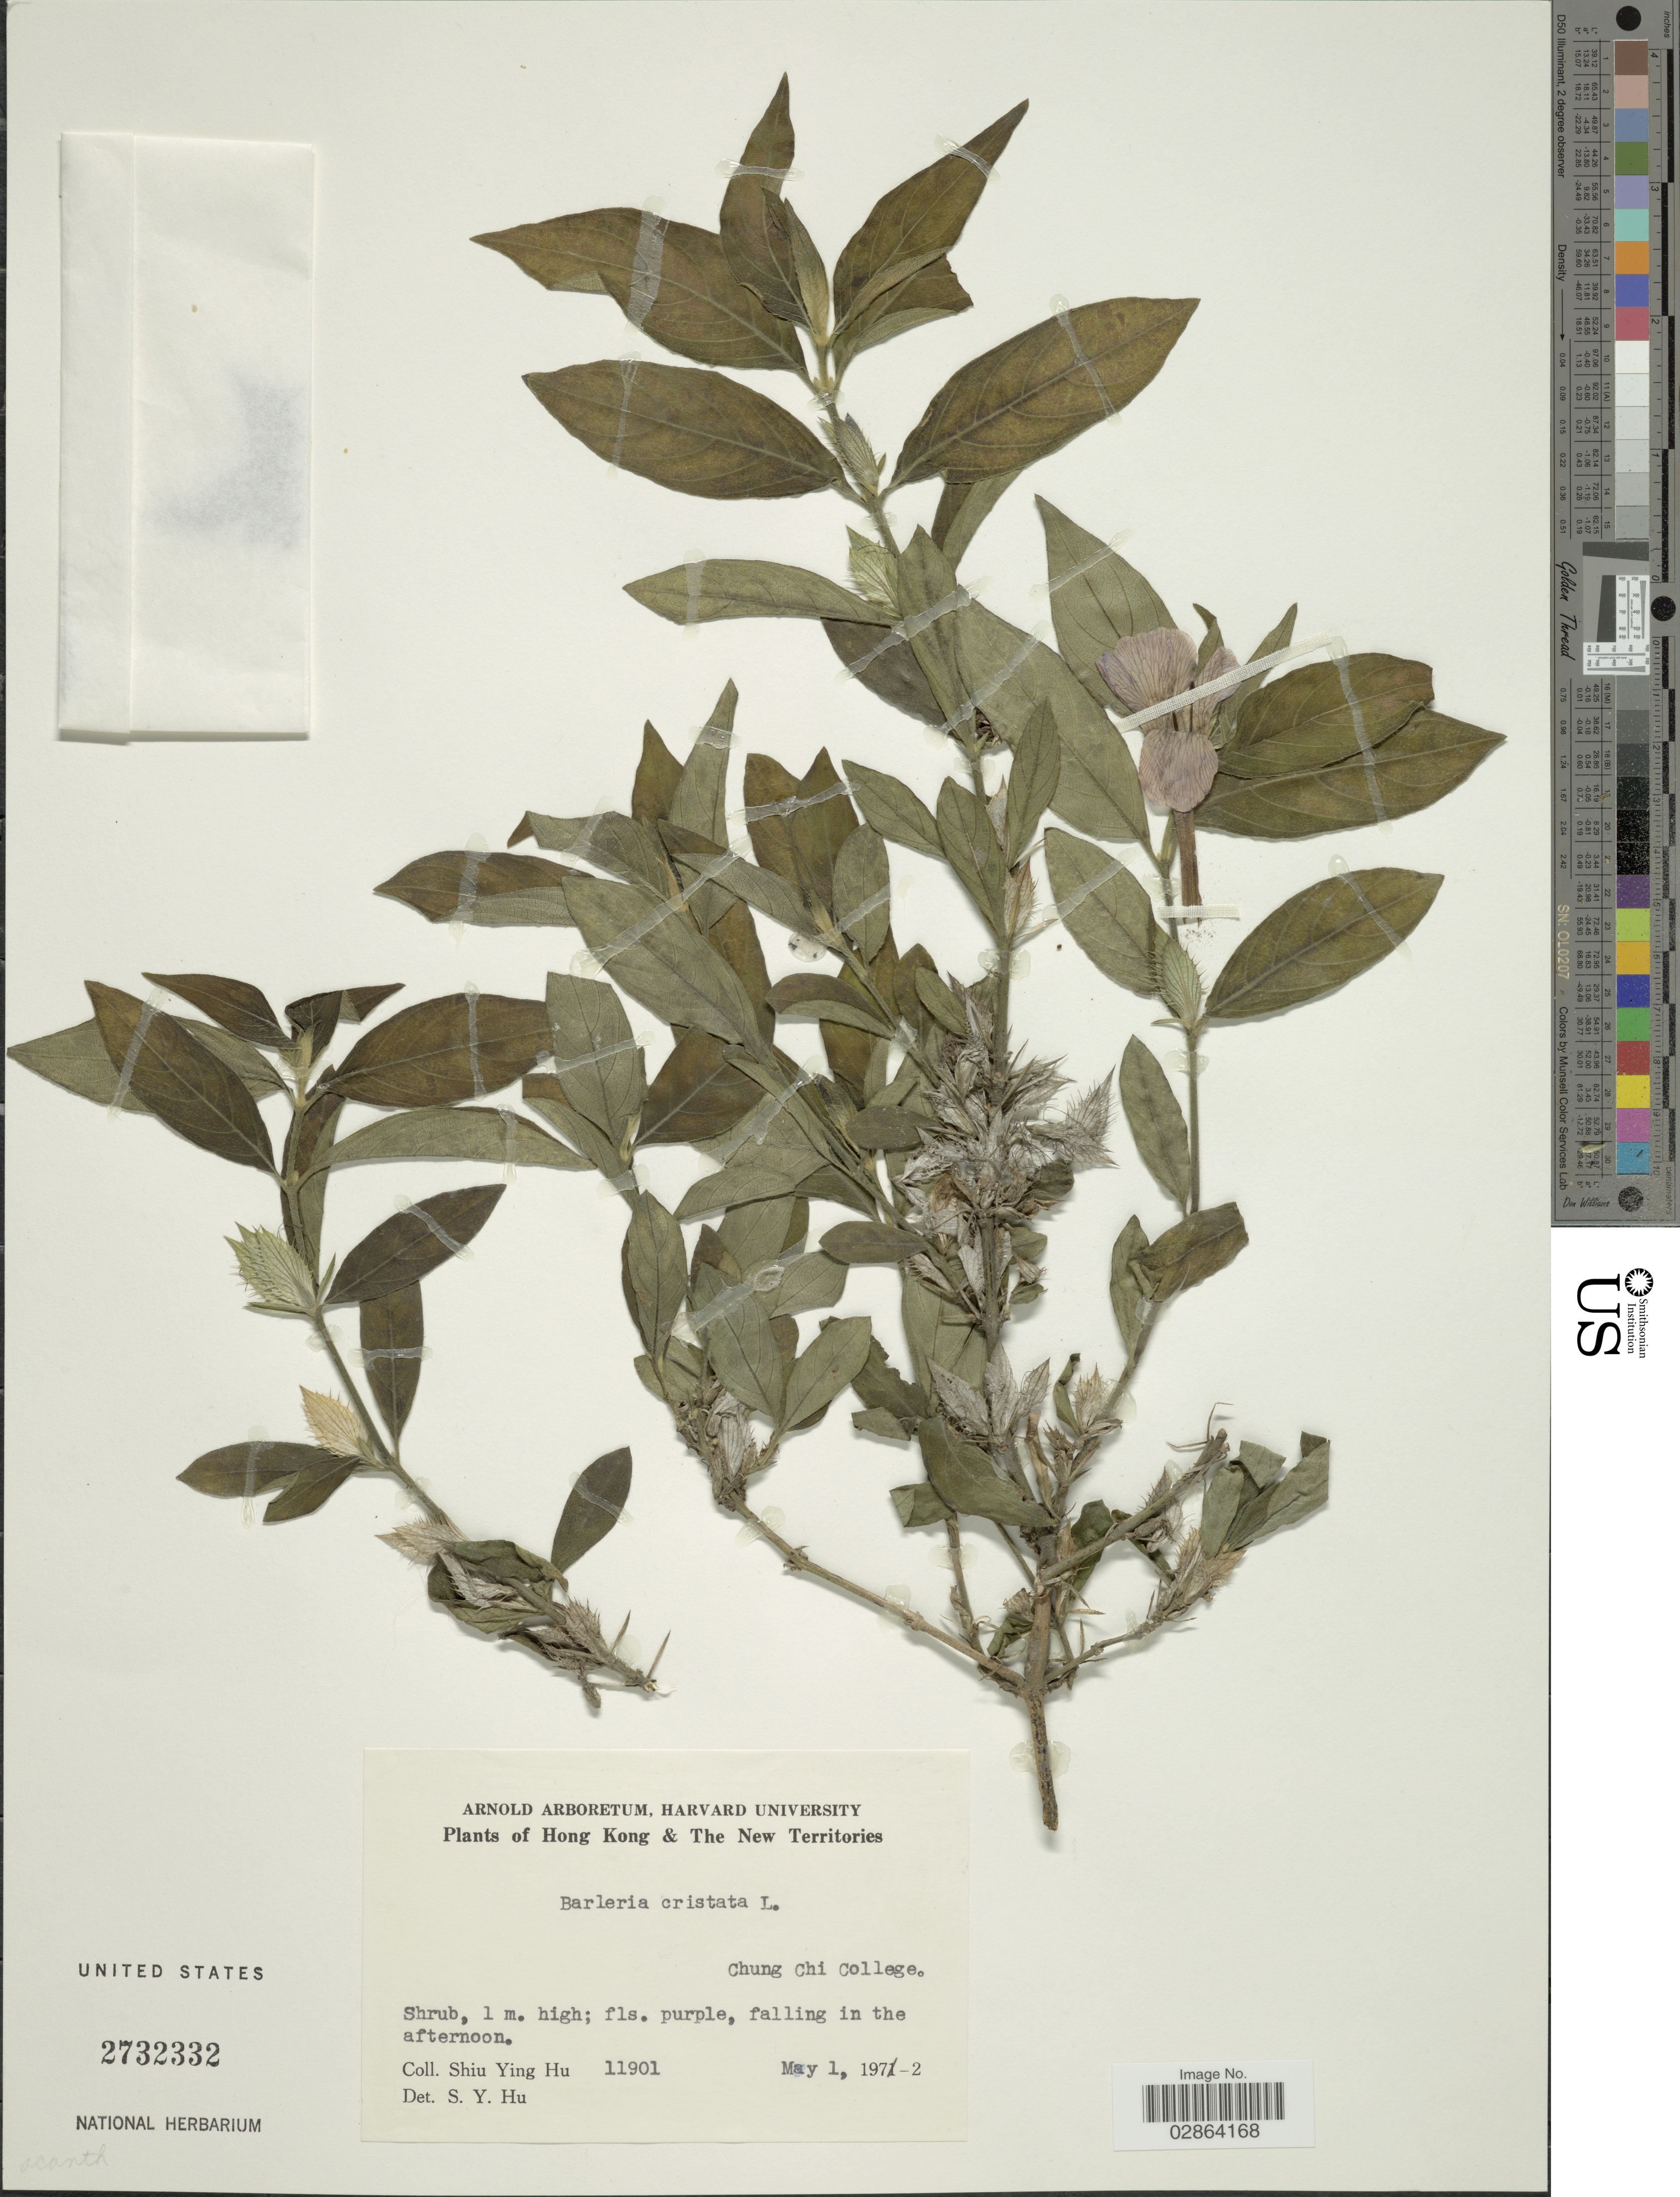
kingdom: Plantae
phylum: Tracheophyta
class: Magnoliopsida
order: Lamiales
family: Acanthaceae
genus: Barleria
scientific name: Barleria cristata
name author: L.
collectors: S. Y. Hu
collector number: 11901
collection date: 1972-05-01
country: China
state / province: Hong Kong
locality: The New Territories, Chung Chi College.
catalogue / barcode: US 2732332